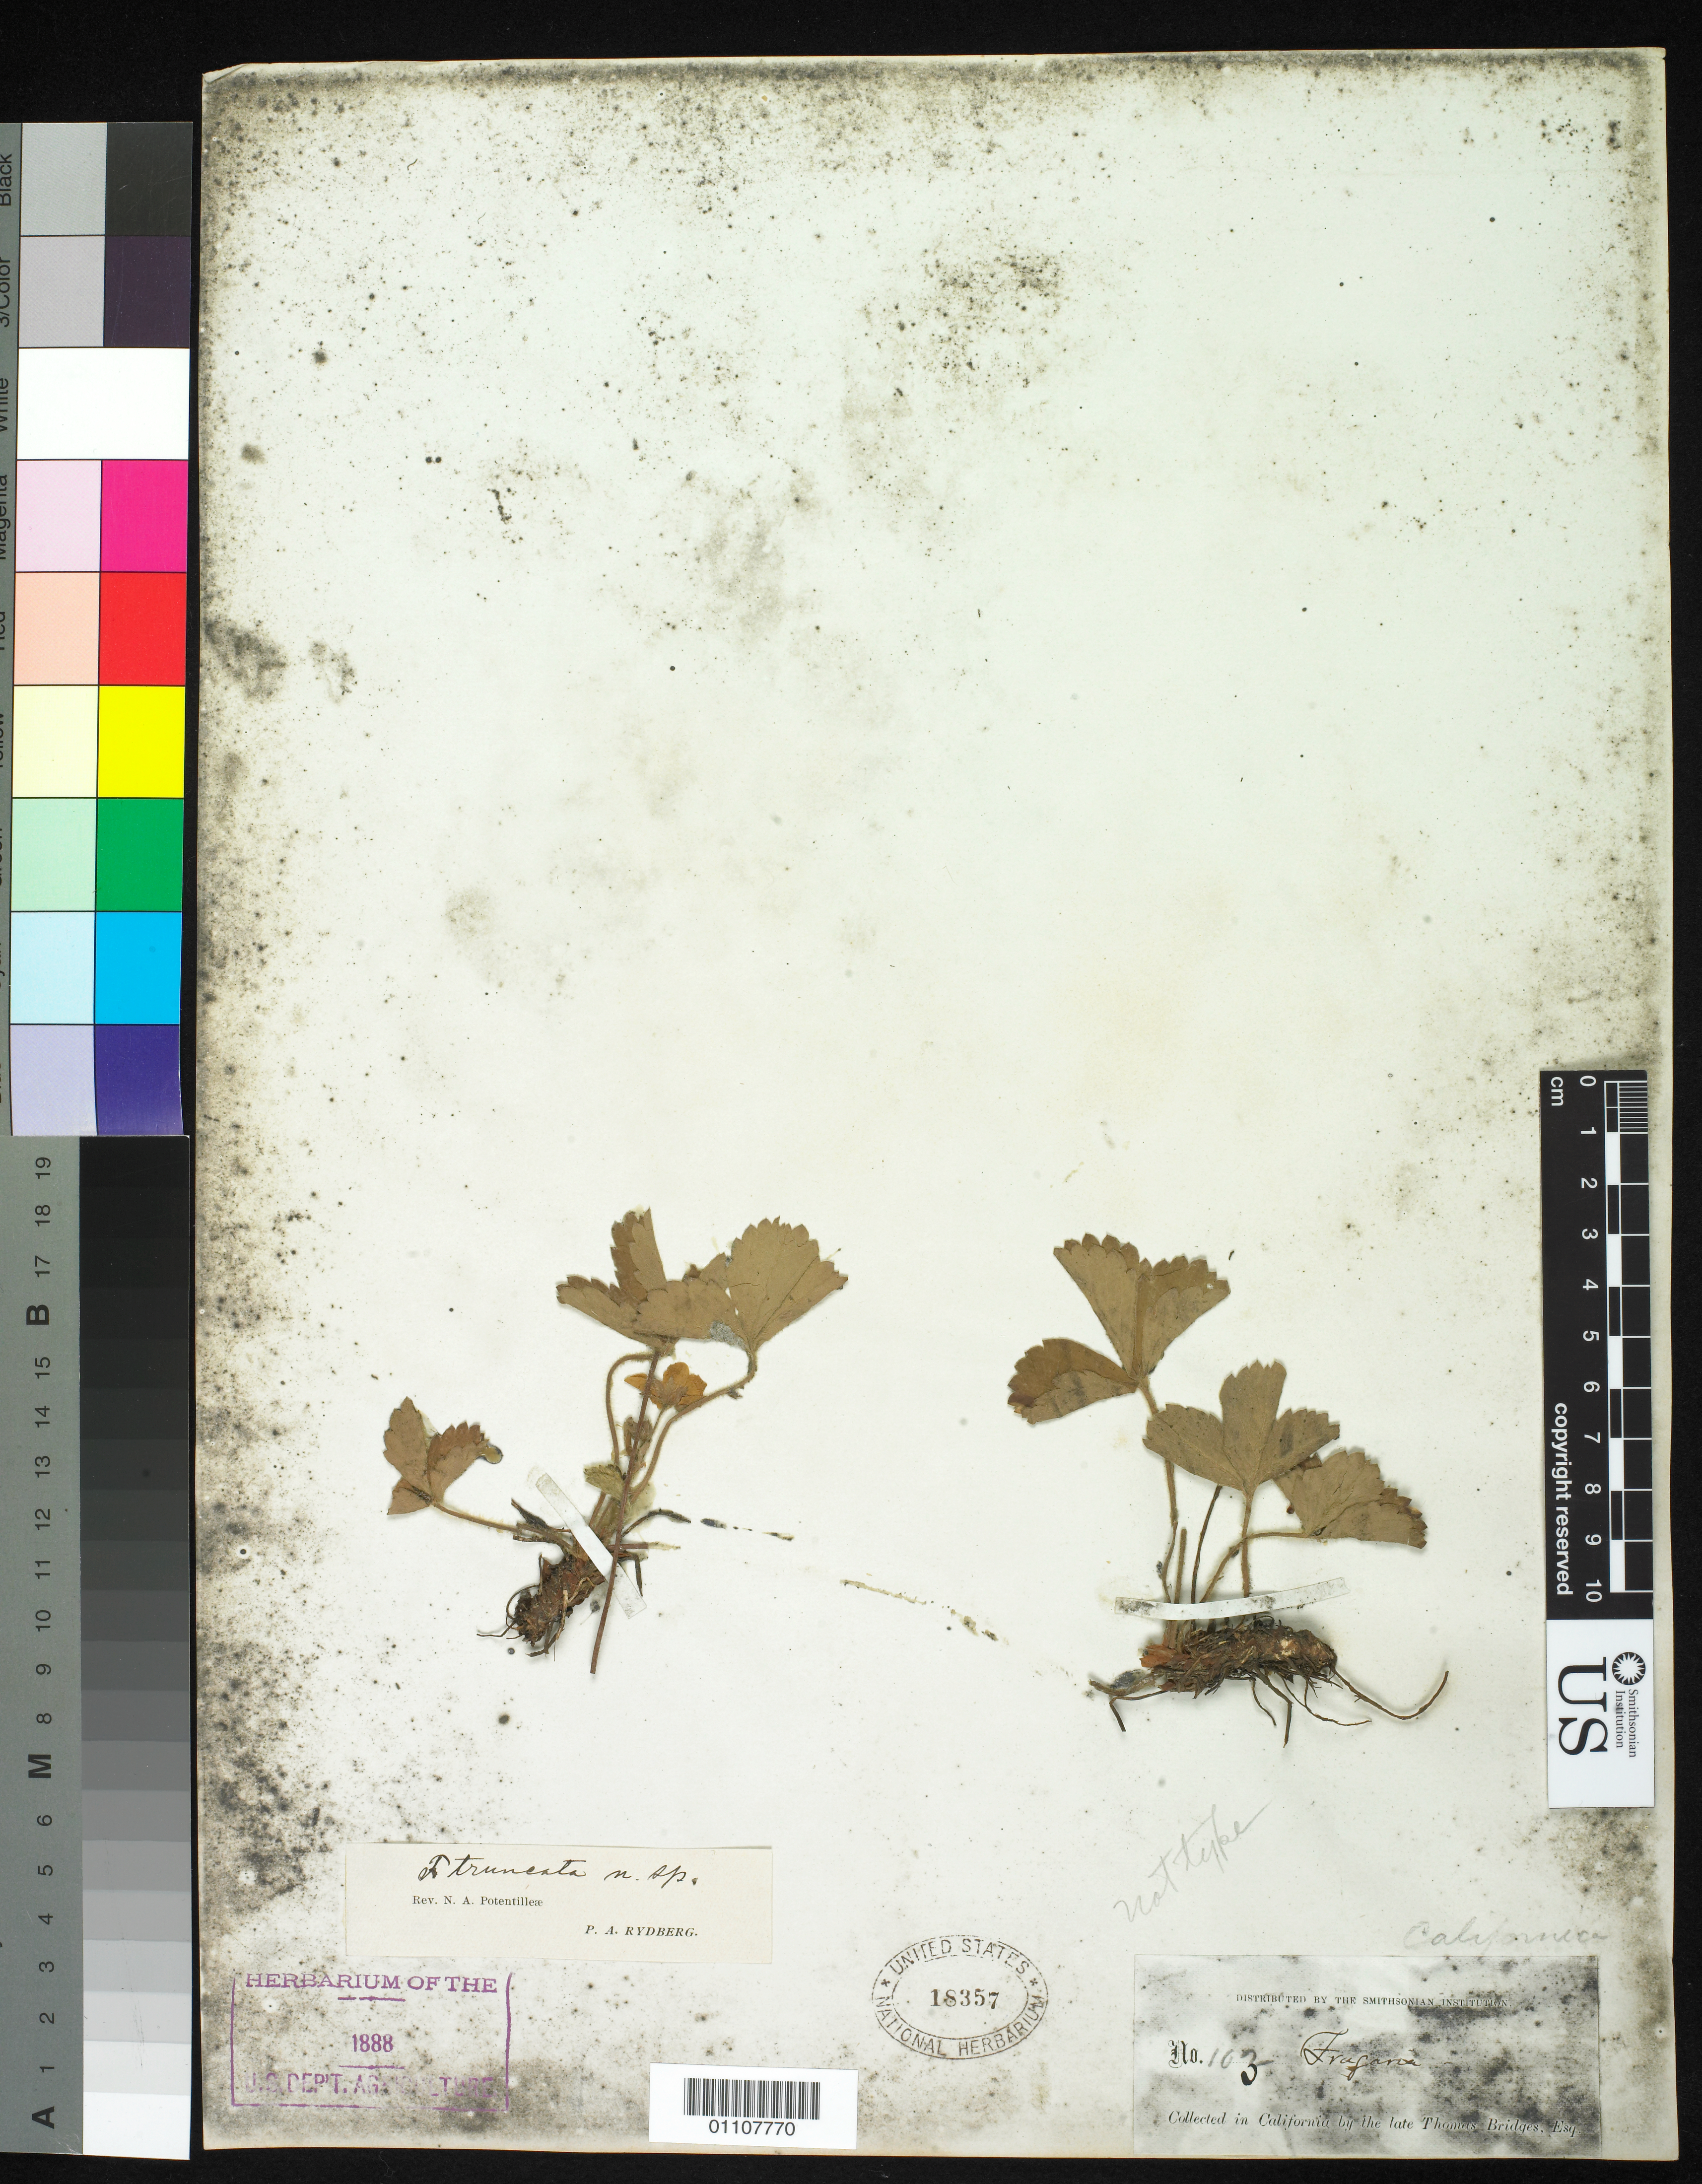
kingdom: Plantae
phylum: Tracheophyta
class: Magnoliopsida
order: Rosales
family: Rosaceae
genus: Fragaria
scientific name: Fragaria truncata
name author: Rydb.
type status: Syntype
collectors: T. Bridges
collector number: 103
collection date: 1888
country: United States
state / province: California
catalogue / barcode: US 18357